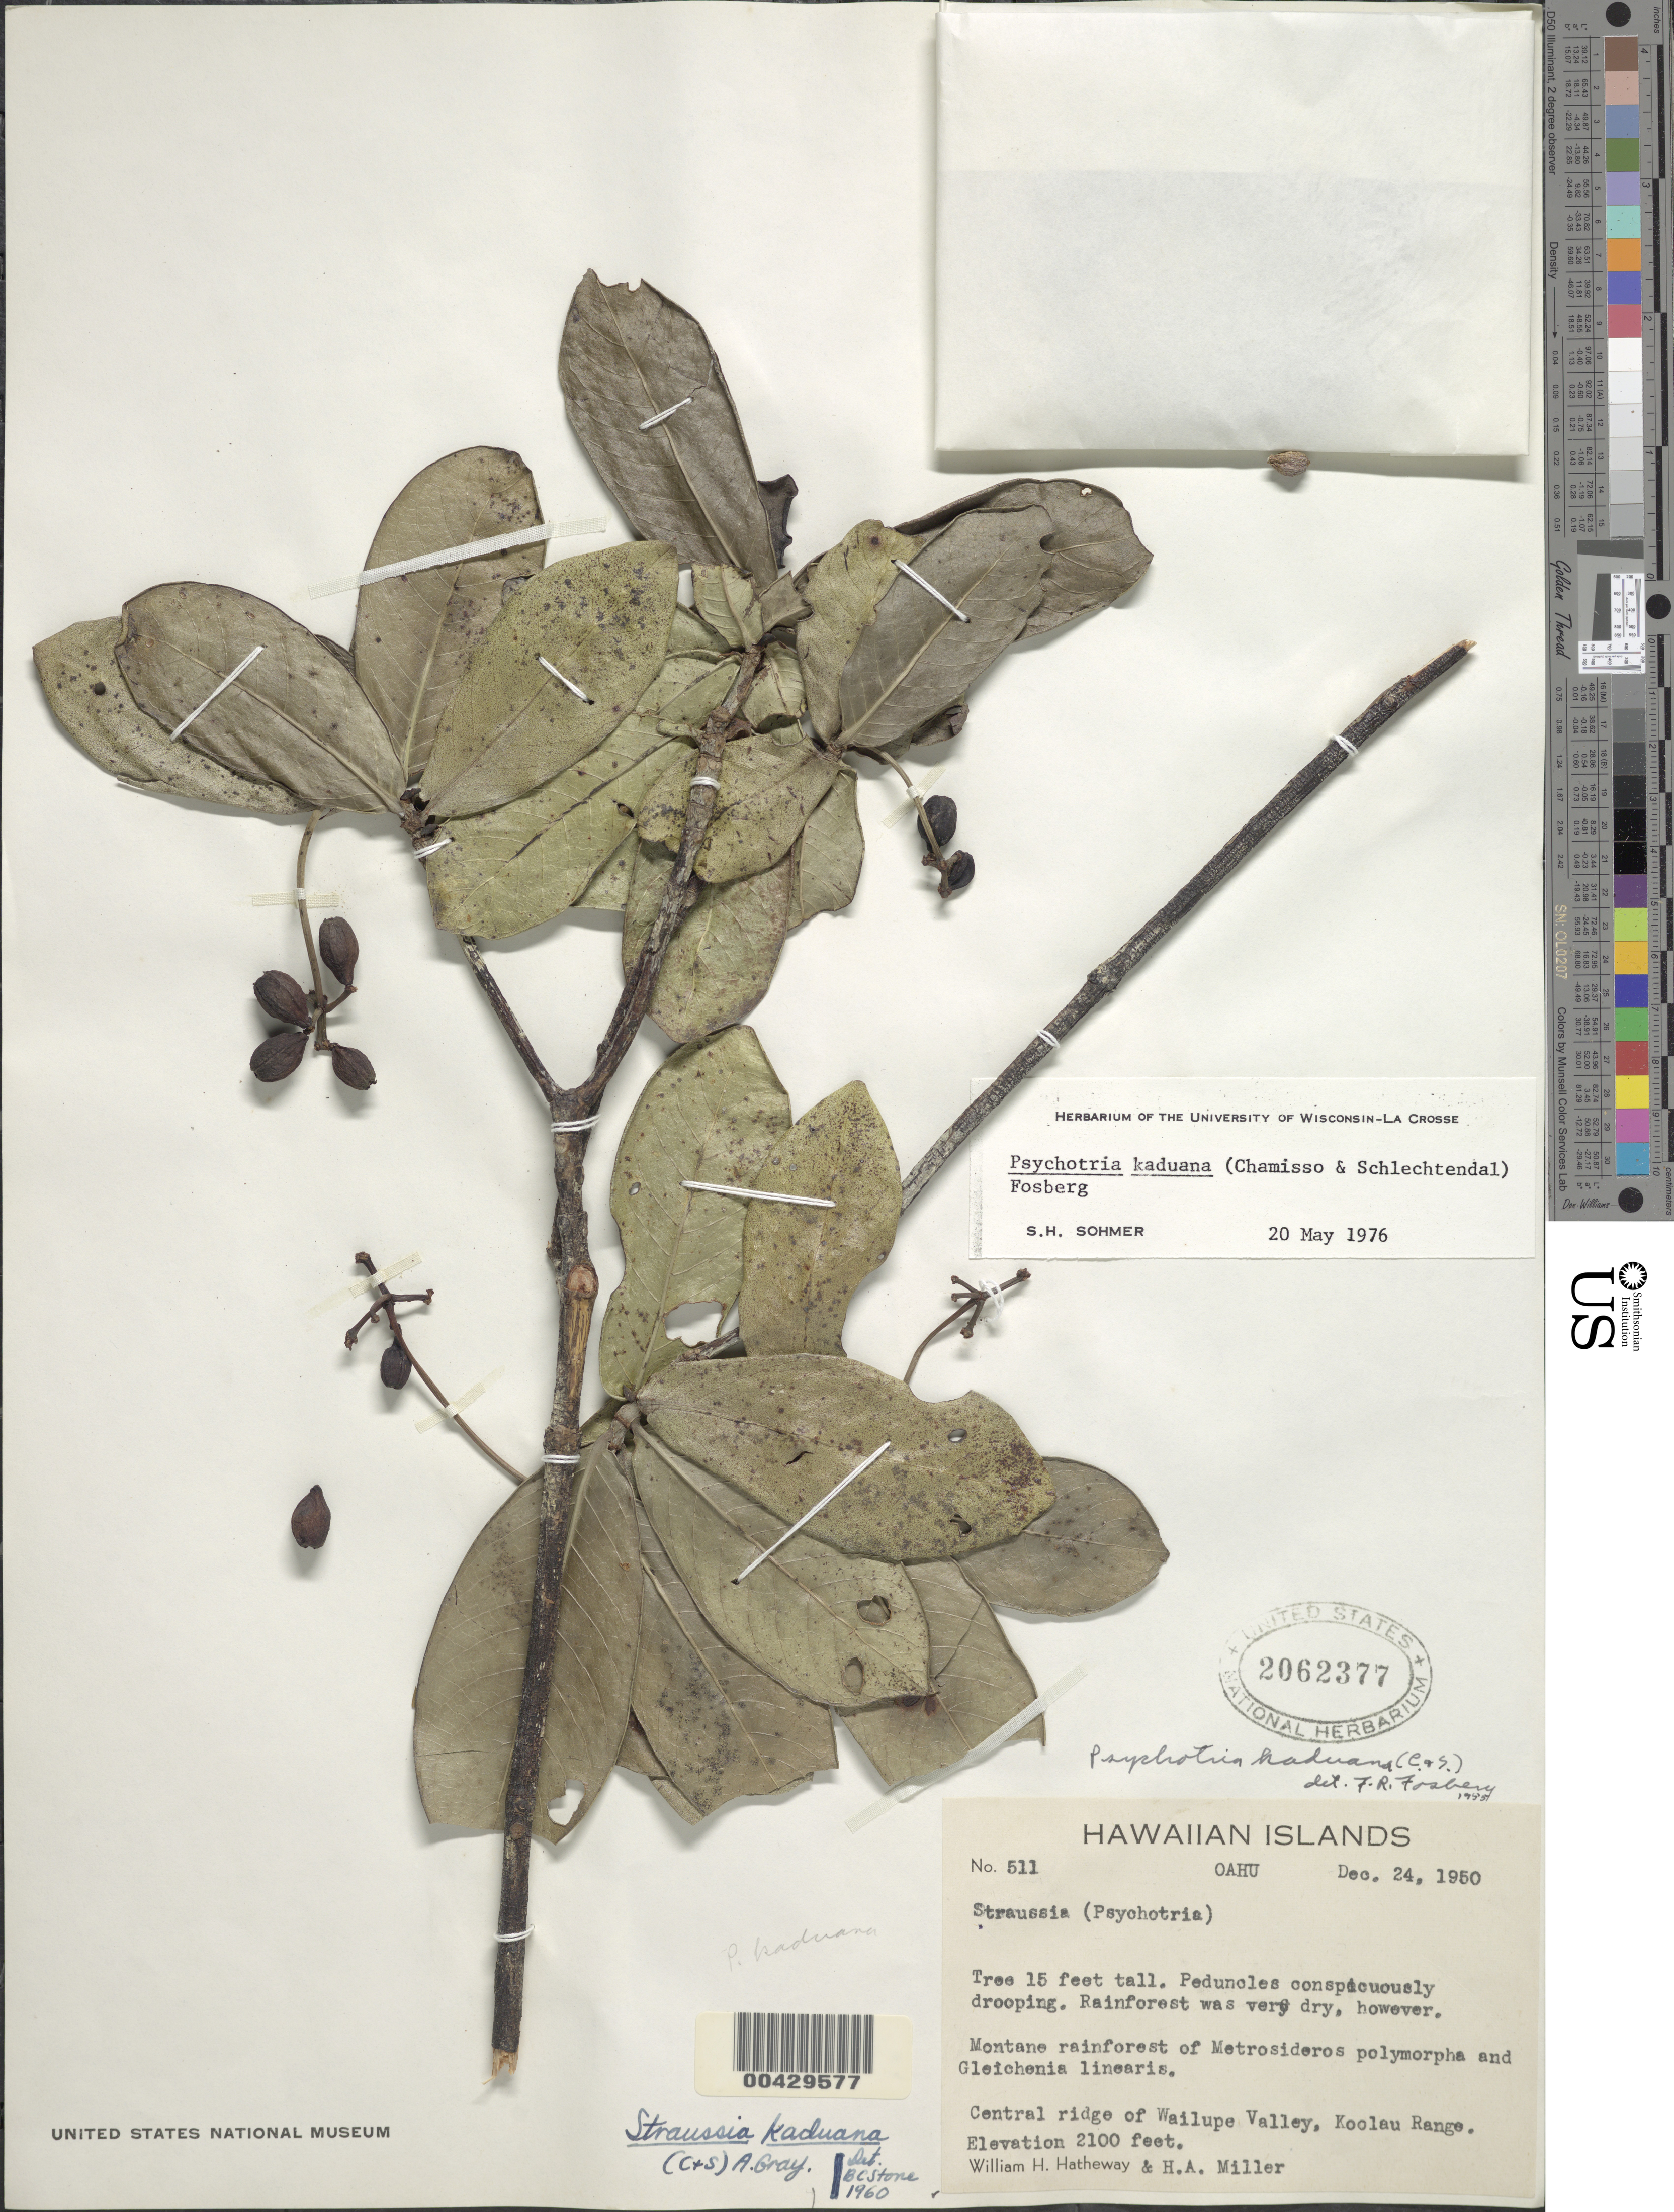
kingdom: Plantae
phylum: Tracheophyta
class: Magnoliopsida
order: Gentianales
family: Rubiaceae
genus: Psychotria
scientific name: Psychotria kaduana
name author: (Cham. & Schltdl.) Fosberg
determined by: Sohmer, S. H.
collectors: W. H. Hatheway & H. A. Miller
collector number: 511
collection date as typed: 24 Dec 1950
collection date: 1950-12-24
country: United States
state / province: Hawaii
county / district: Honolulu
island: Oahu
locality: Central ridge of Wailupe Valley, Koolau Range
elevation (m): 640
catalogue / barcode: US 2062377